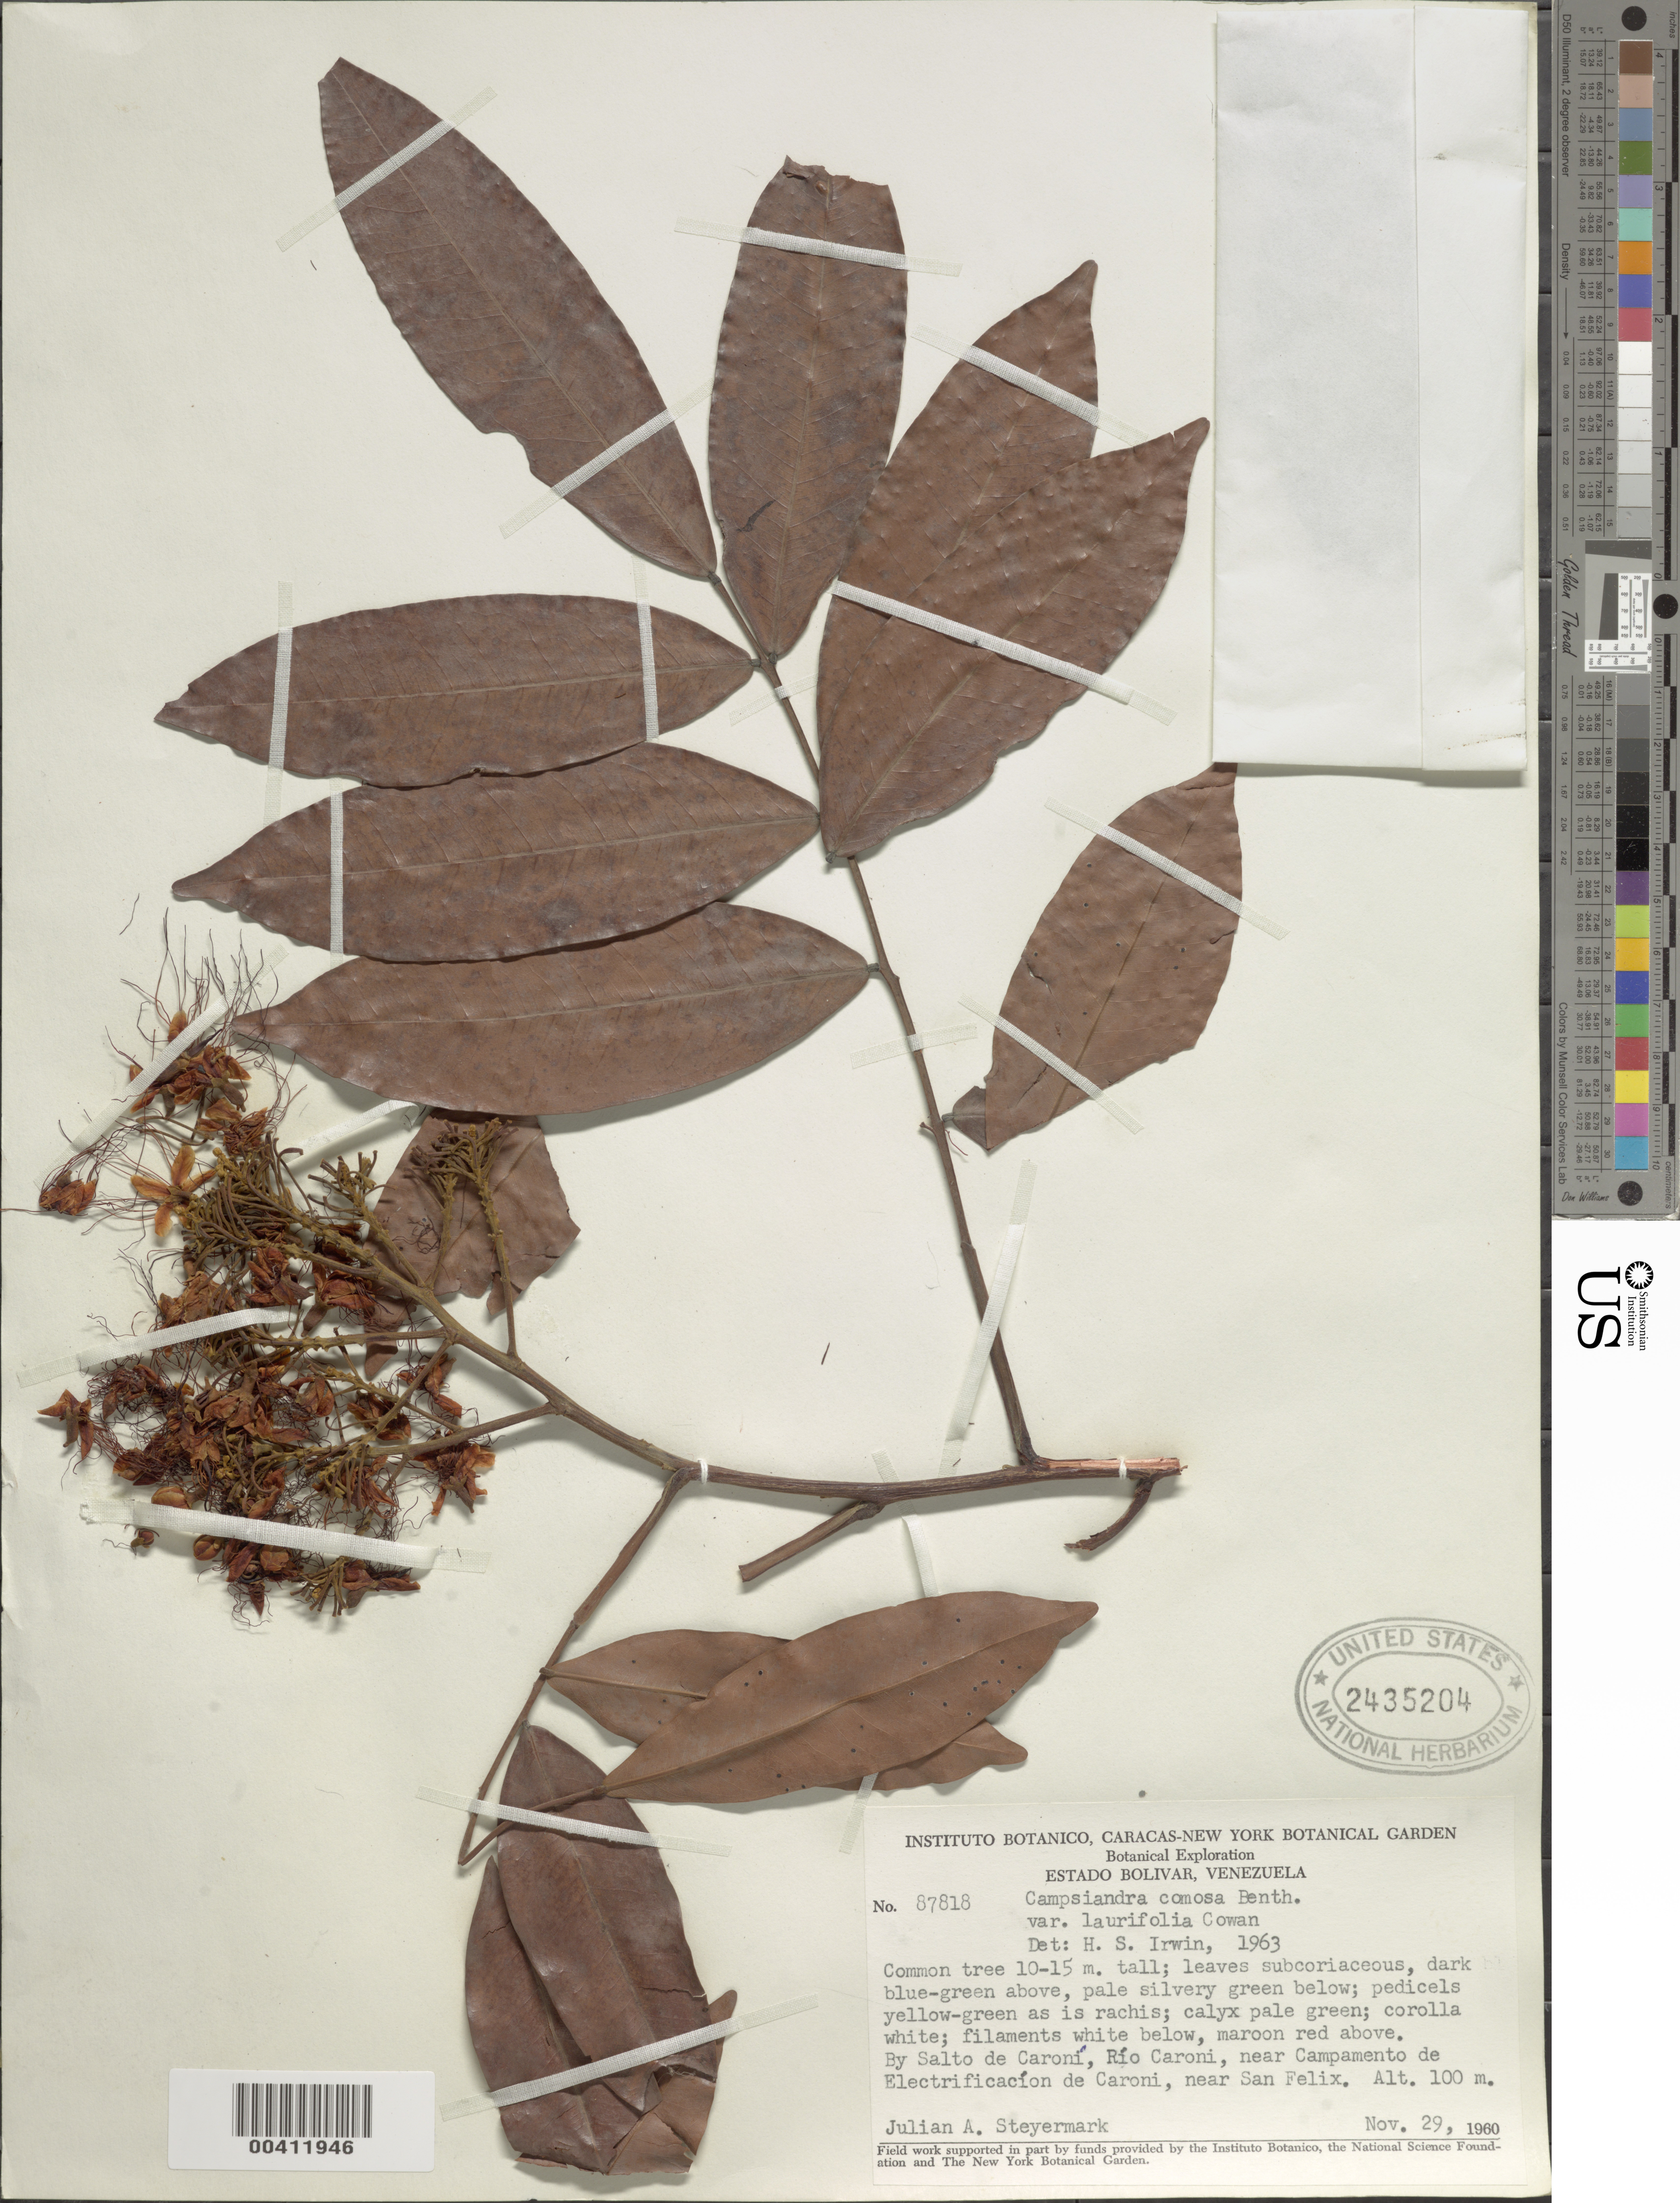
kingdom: Plantae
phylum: Tracheophyta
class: Magnoliopsida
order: Fabales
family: Fabaceae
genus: Campsiandra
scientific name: Campsiandra comosa var. laurifolia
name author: (Benth.) R.S. Cowan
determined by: Irwin, Howard S.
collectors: J. Steyermark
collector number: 87818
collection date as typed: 29 Nov 1960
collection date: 1960-11-29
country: Venezuela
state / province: Bolivar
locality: By salto de caron, rio caron, near campamento de electrification de caroni, near san felix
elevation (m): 100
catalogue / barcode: US 2435204